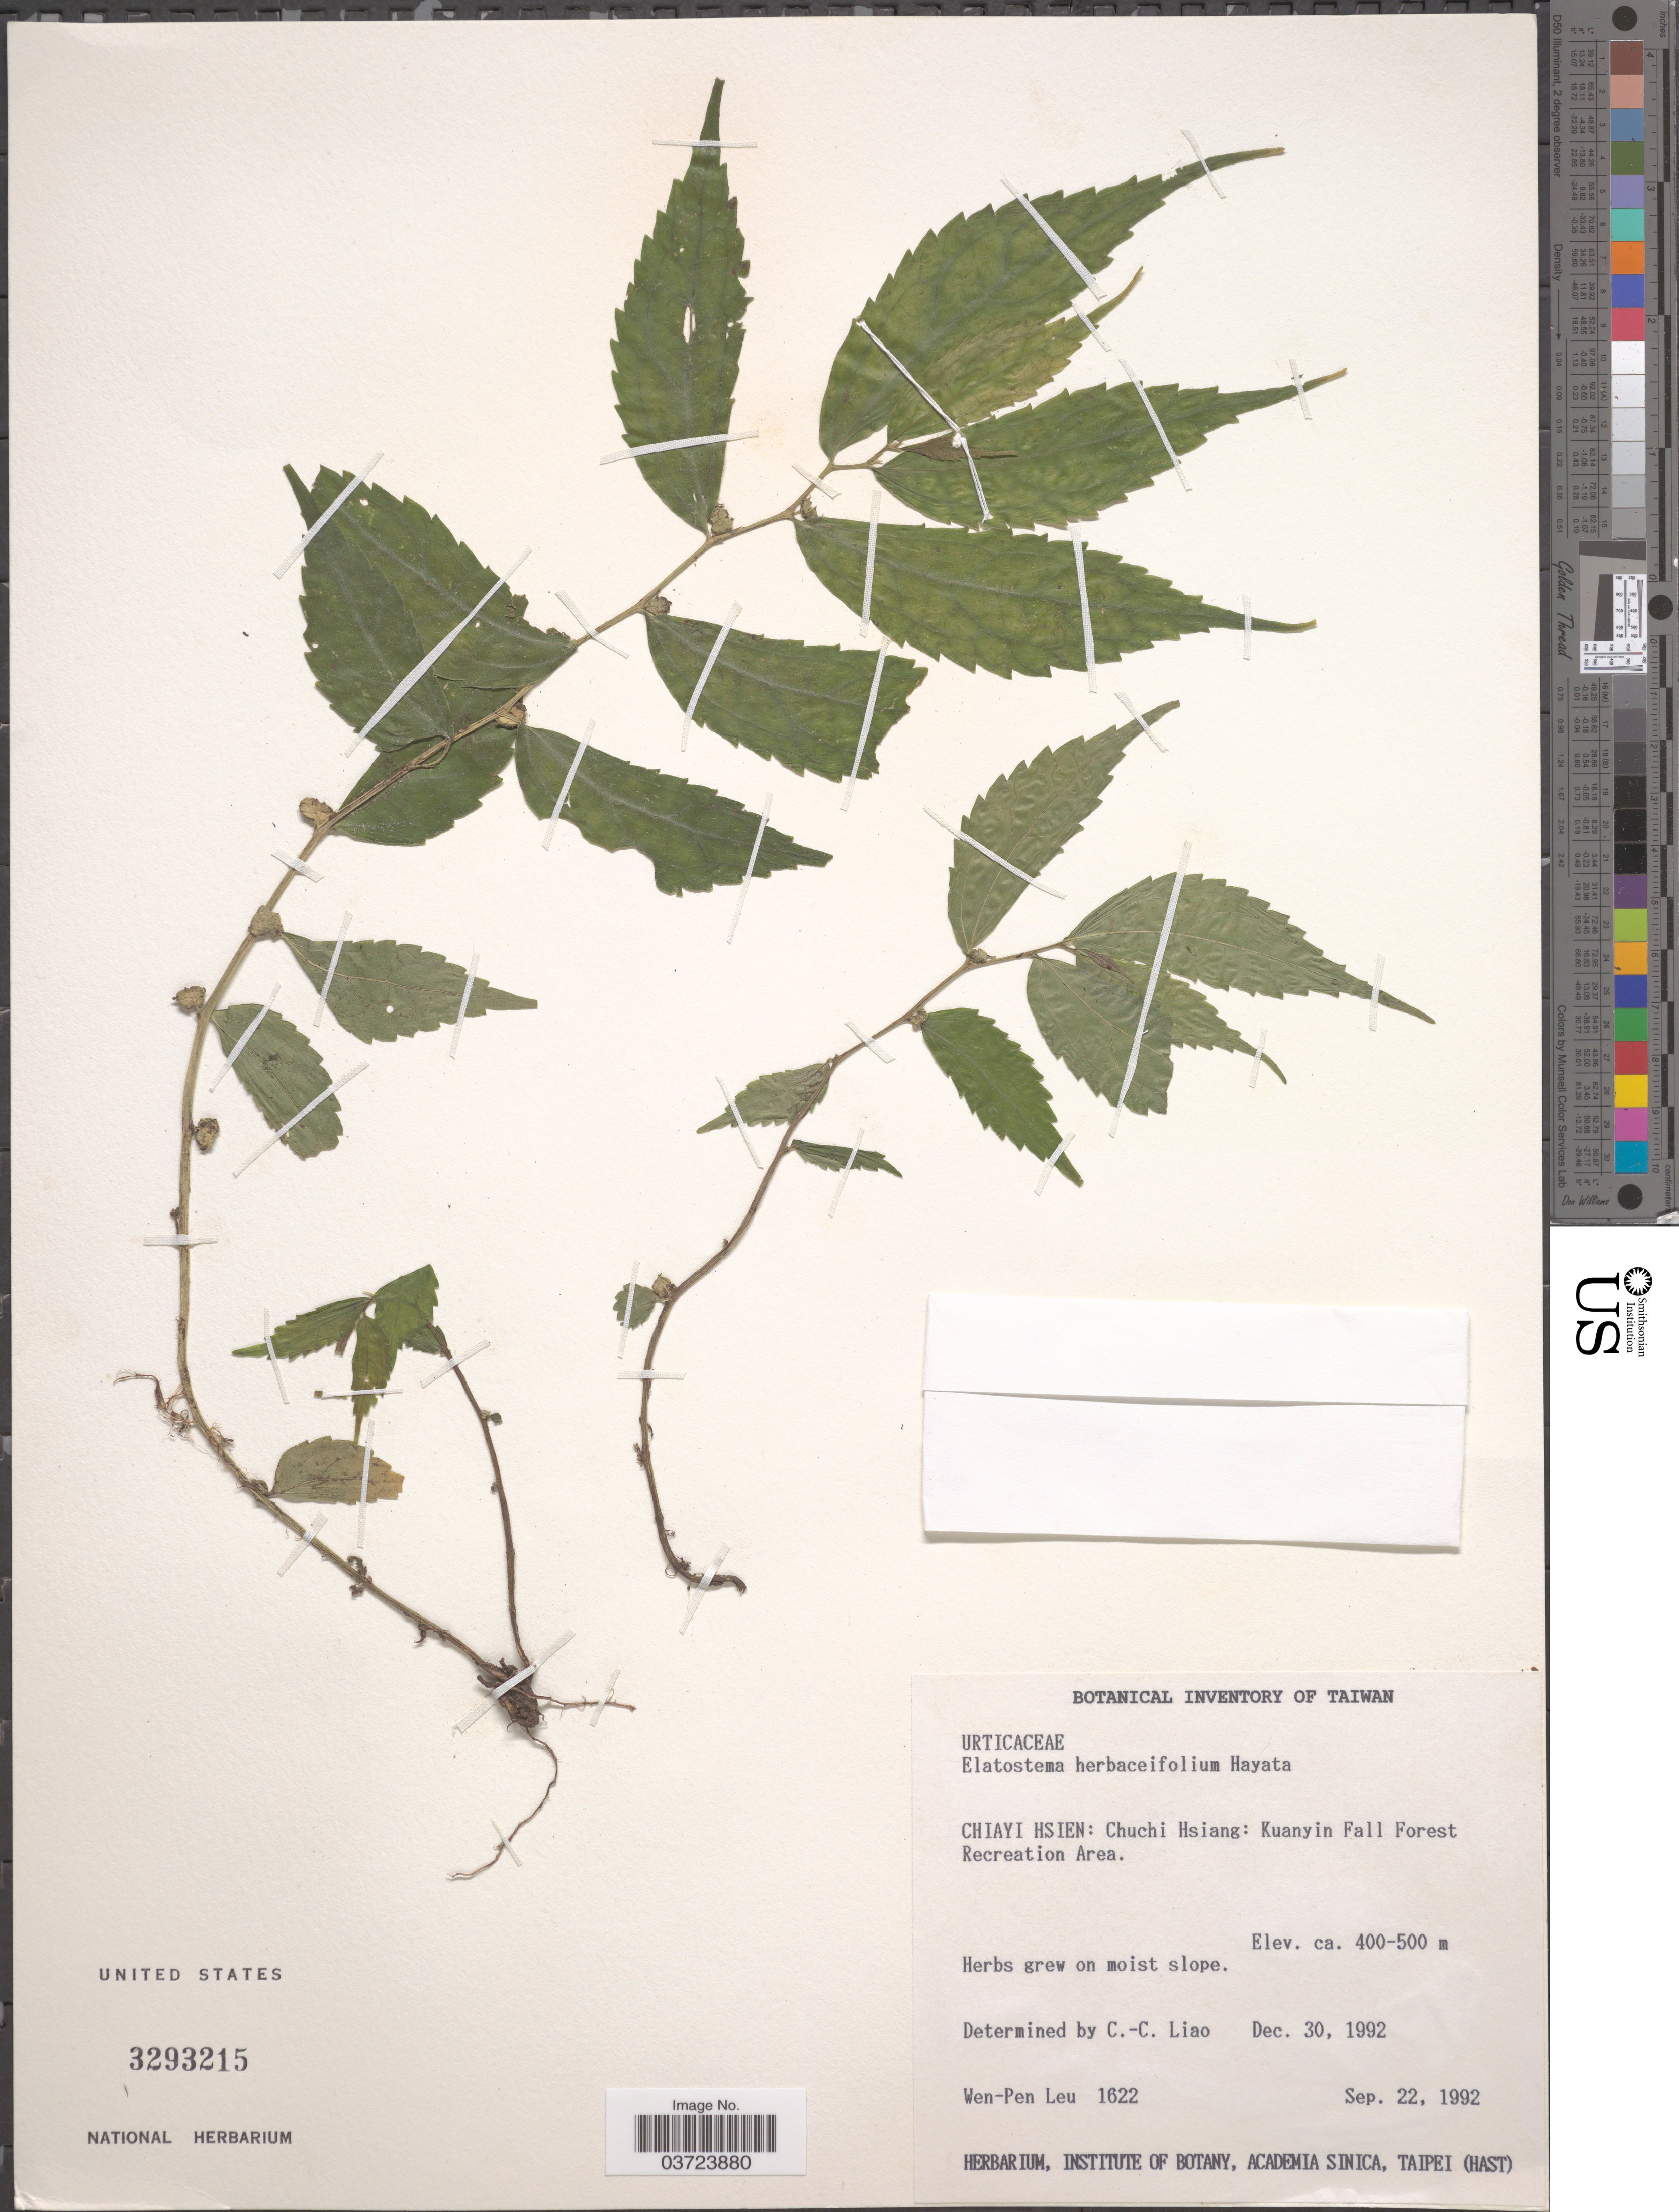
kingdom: Plantae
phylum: Tracheophyta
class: Magnoliopsida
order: Rosales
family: Urticaceae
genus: Elatostema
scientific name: Elatostema herbaceifolium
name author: Hayata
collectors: W. Leu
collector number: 1622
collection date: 1992-09-22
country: Taiwan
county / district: Chiayi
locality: Chiayi Hsien: Chuchi Hsiang: Kuanyin Fall Forest Recreation Area.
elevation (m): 400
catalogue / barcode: US 3293215